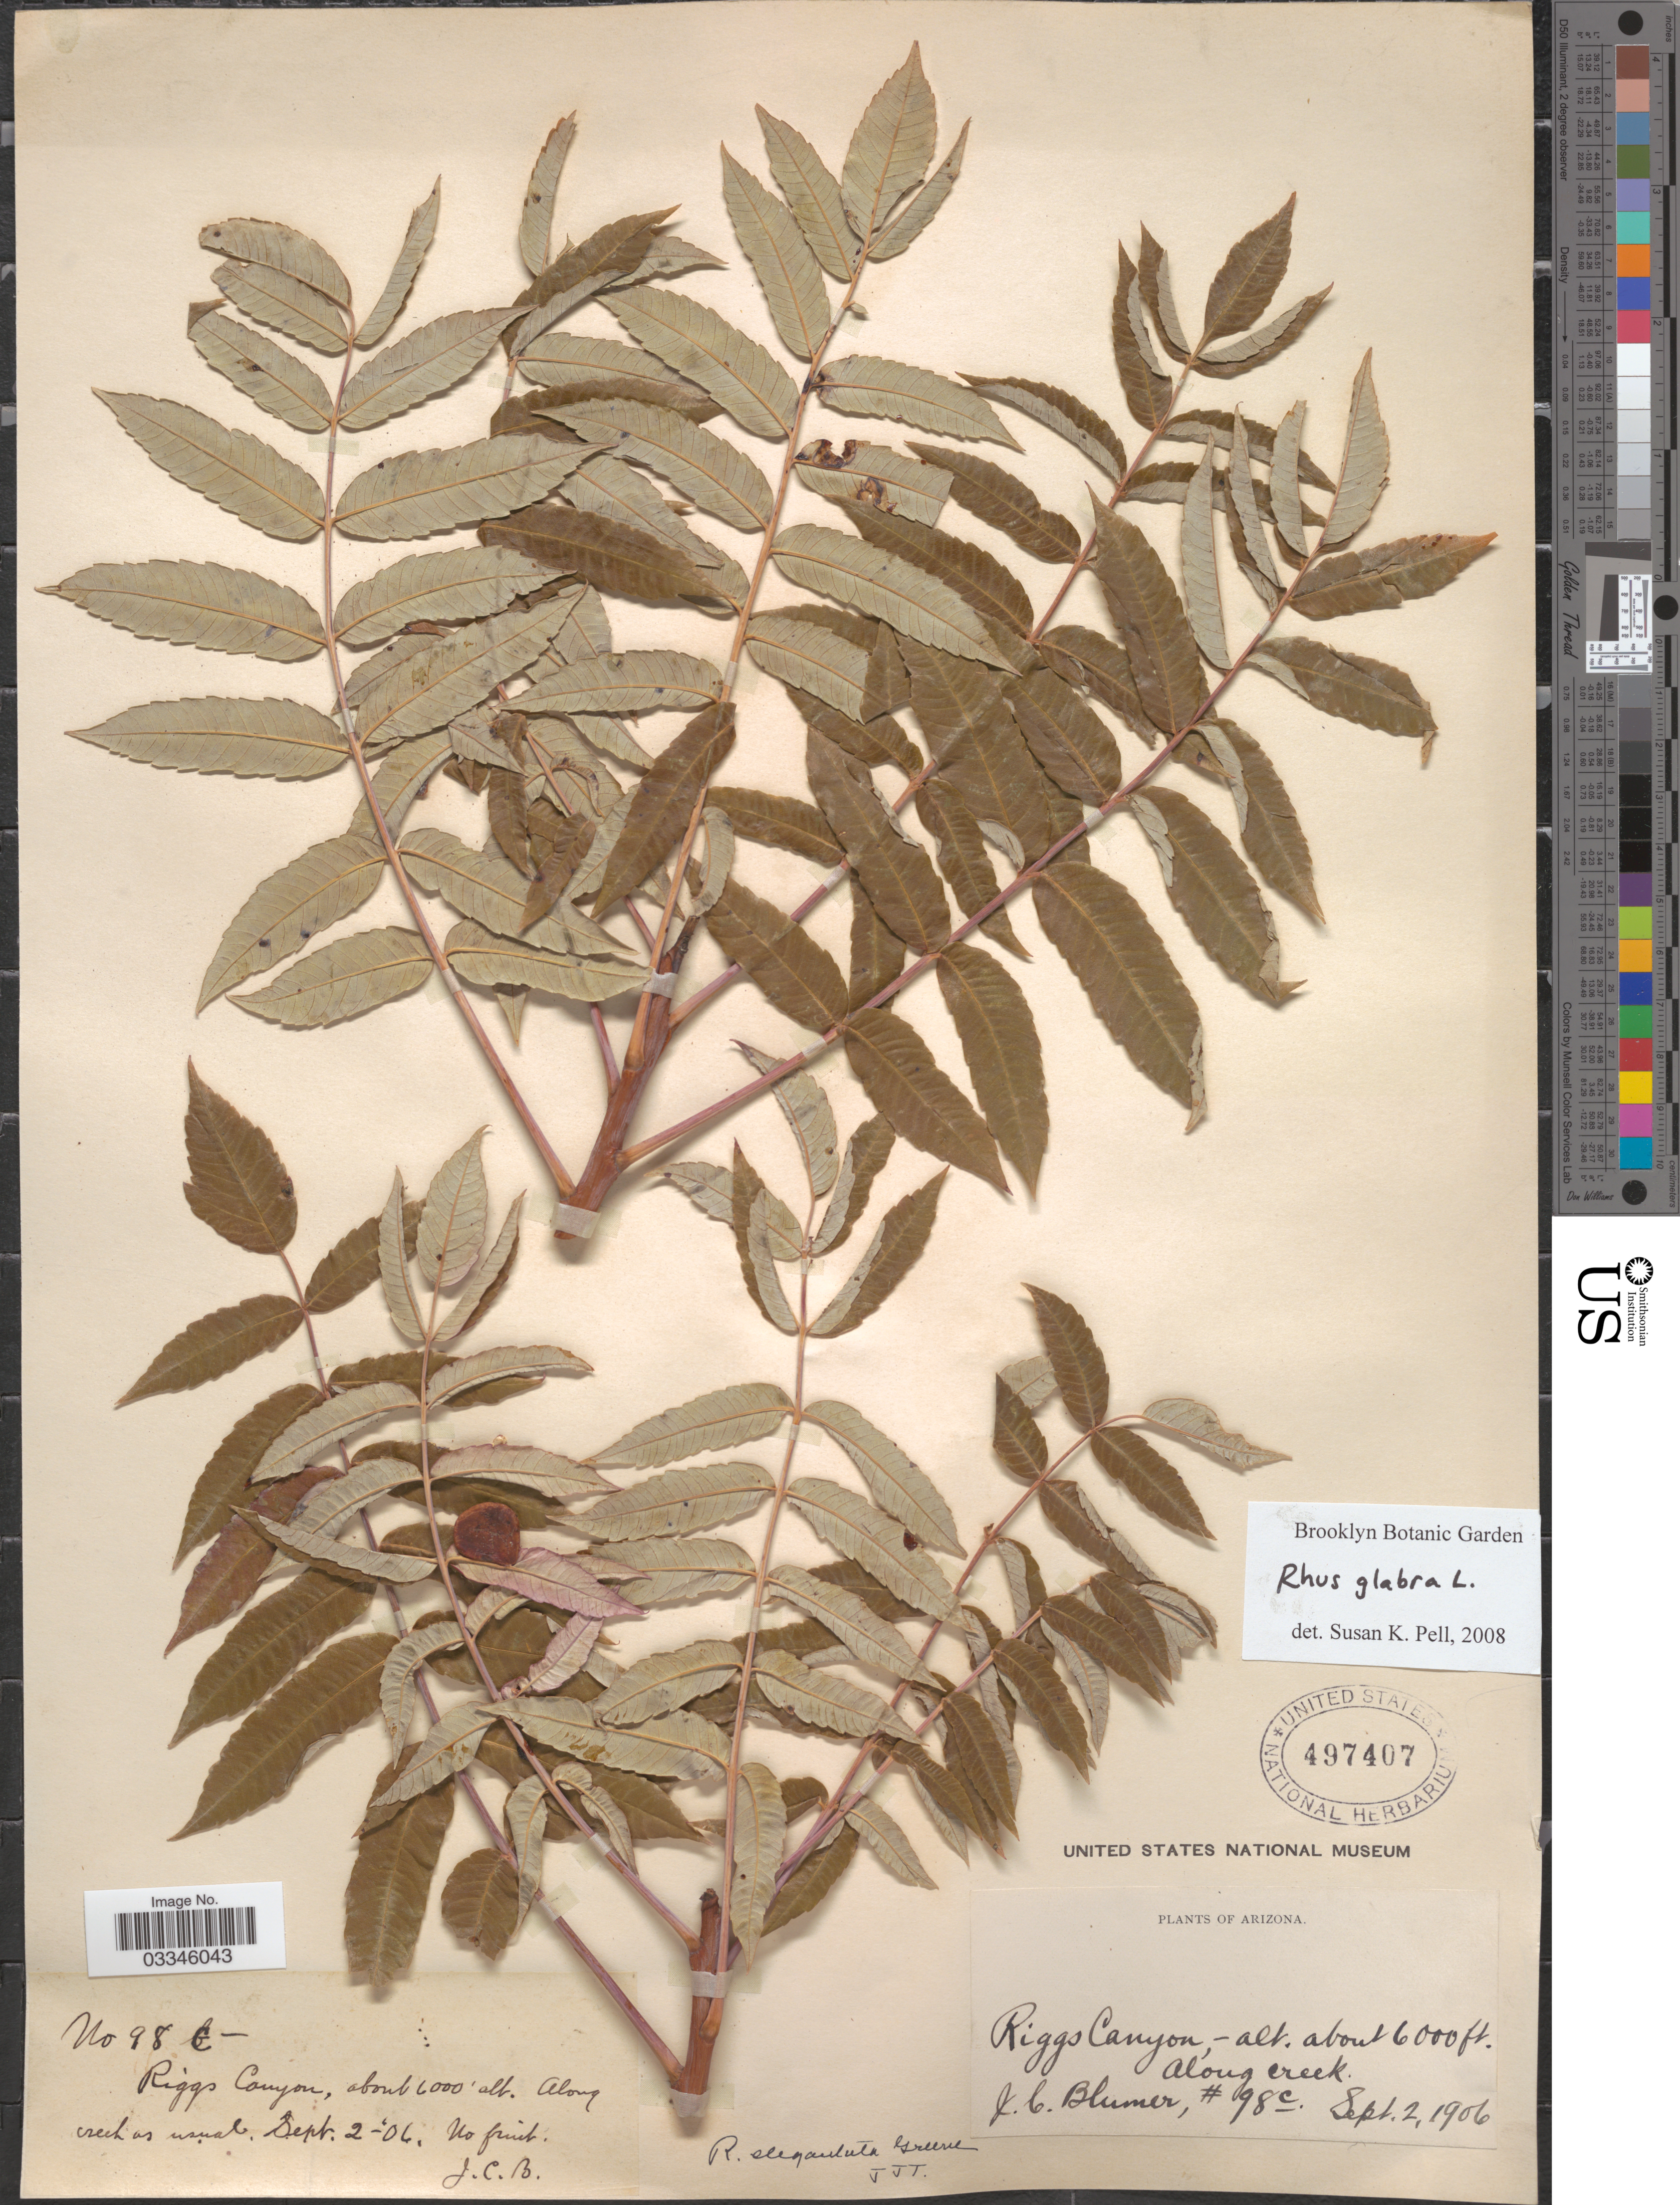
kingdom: Plantae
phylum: Tracheophyta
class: Magnoliopsida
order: Sapindales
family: Anacardiaceae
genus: Rhus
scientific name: Rhus glabra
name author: L.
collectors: J. C. Blumer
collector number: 98c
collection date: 1906-09-02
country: United States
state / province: Arizona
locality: Riggs Canyon. Along creek.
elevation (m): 1829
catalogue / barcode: US 497407